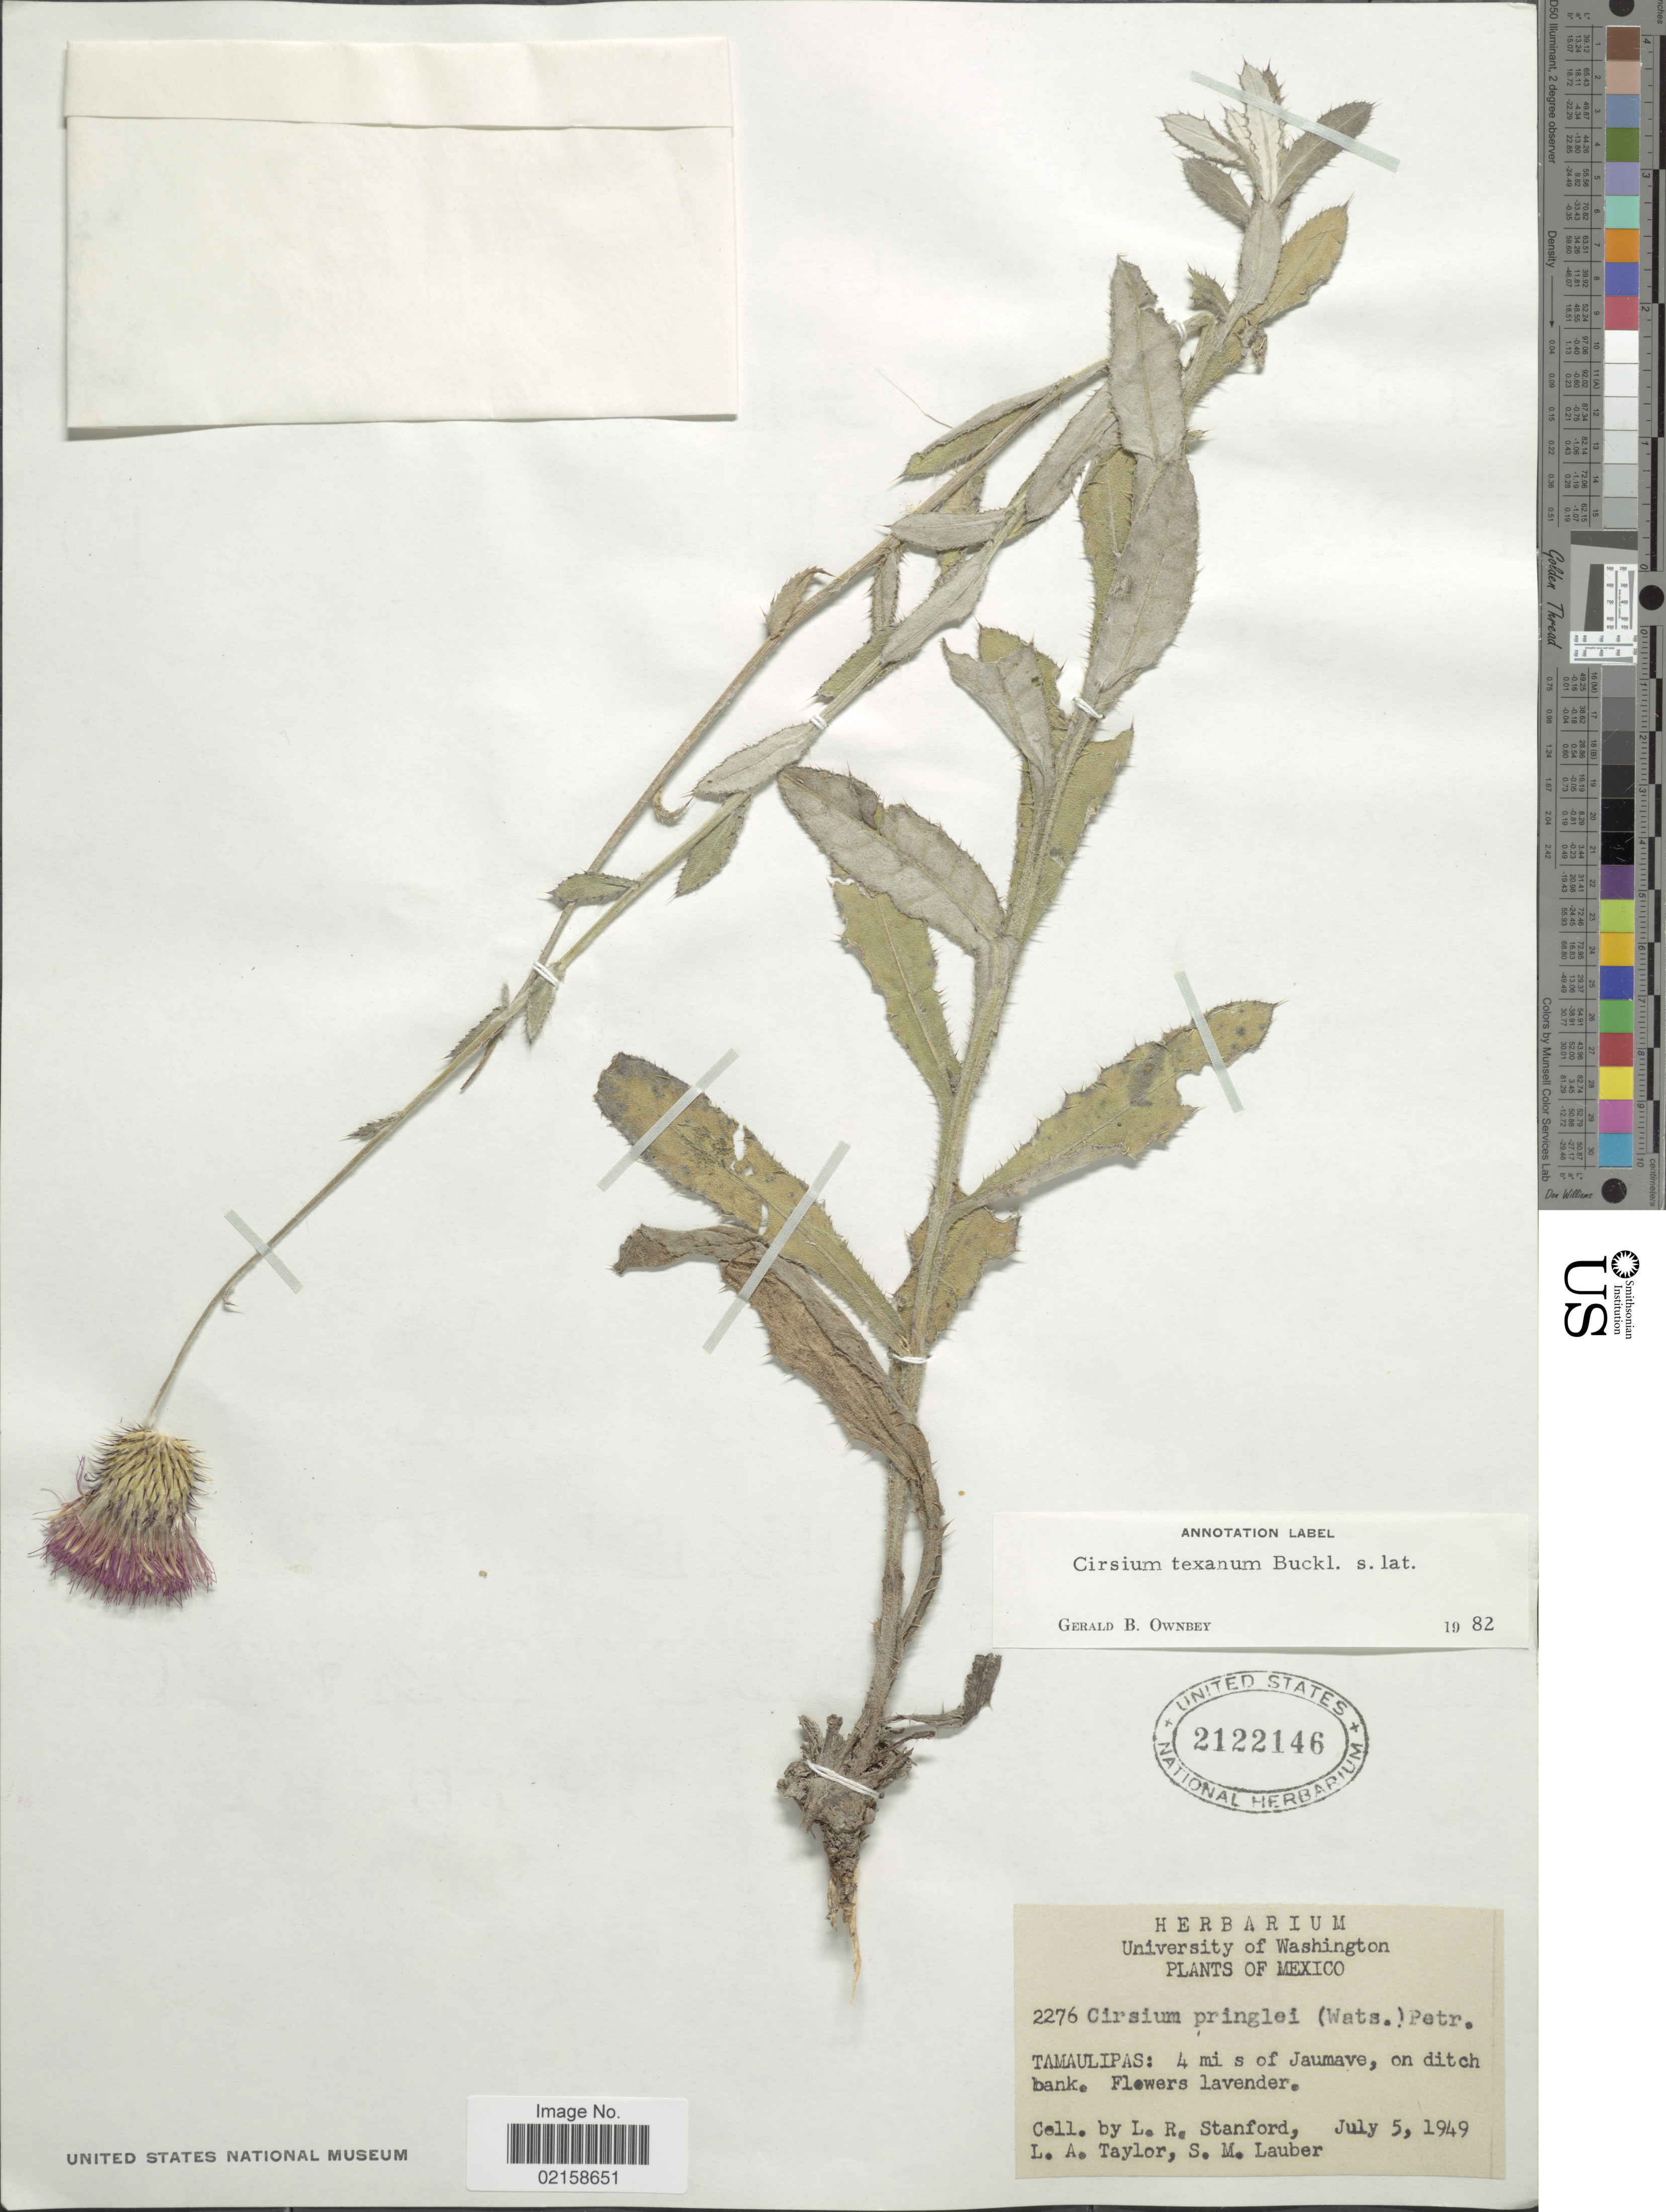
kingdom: Plantae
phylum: Tracheophyta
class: Magnoliopsida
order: Asterales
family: Asteraceae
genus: Cirsium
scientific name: Cirsium texanum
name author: Buckley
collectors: L. R. Stanford, L. A. Taylor & S. M. Lauber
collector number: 2276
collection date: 1949-07-05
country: Mexico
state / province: Tamaulipas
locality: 4 mi s of Jaumave, on ditch bank.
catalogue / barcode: US 2122146